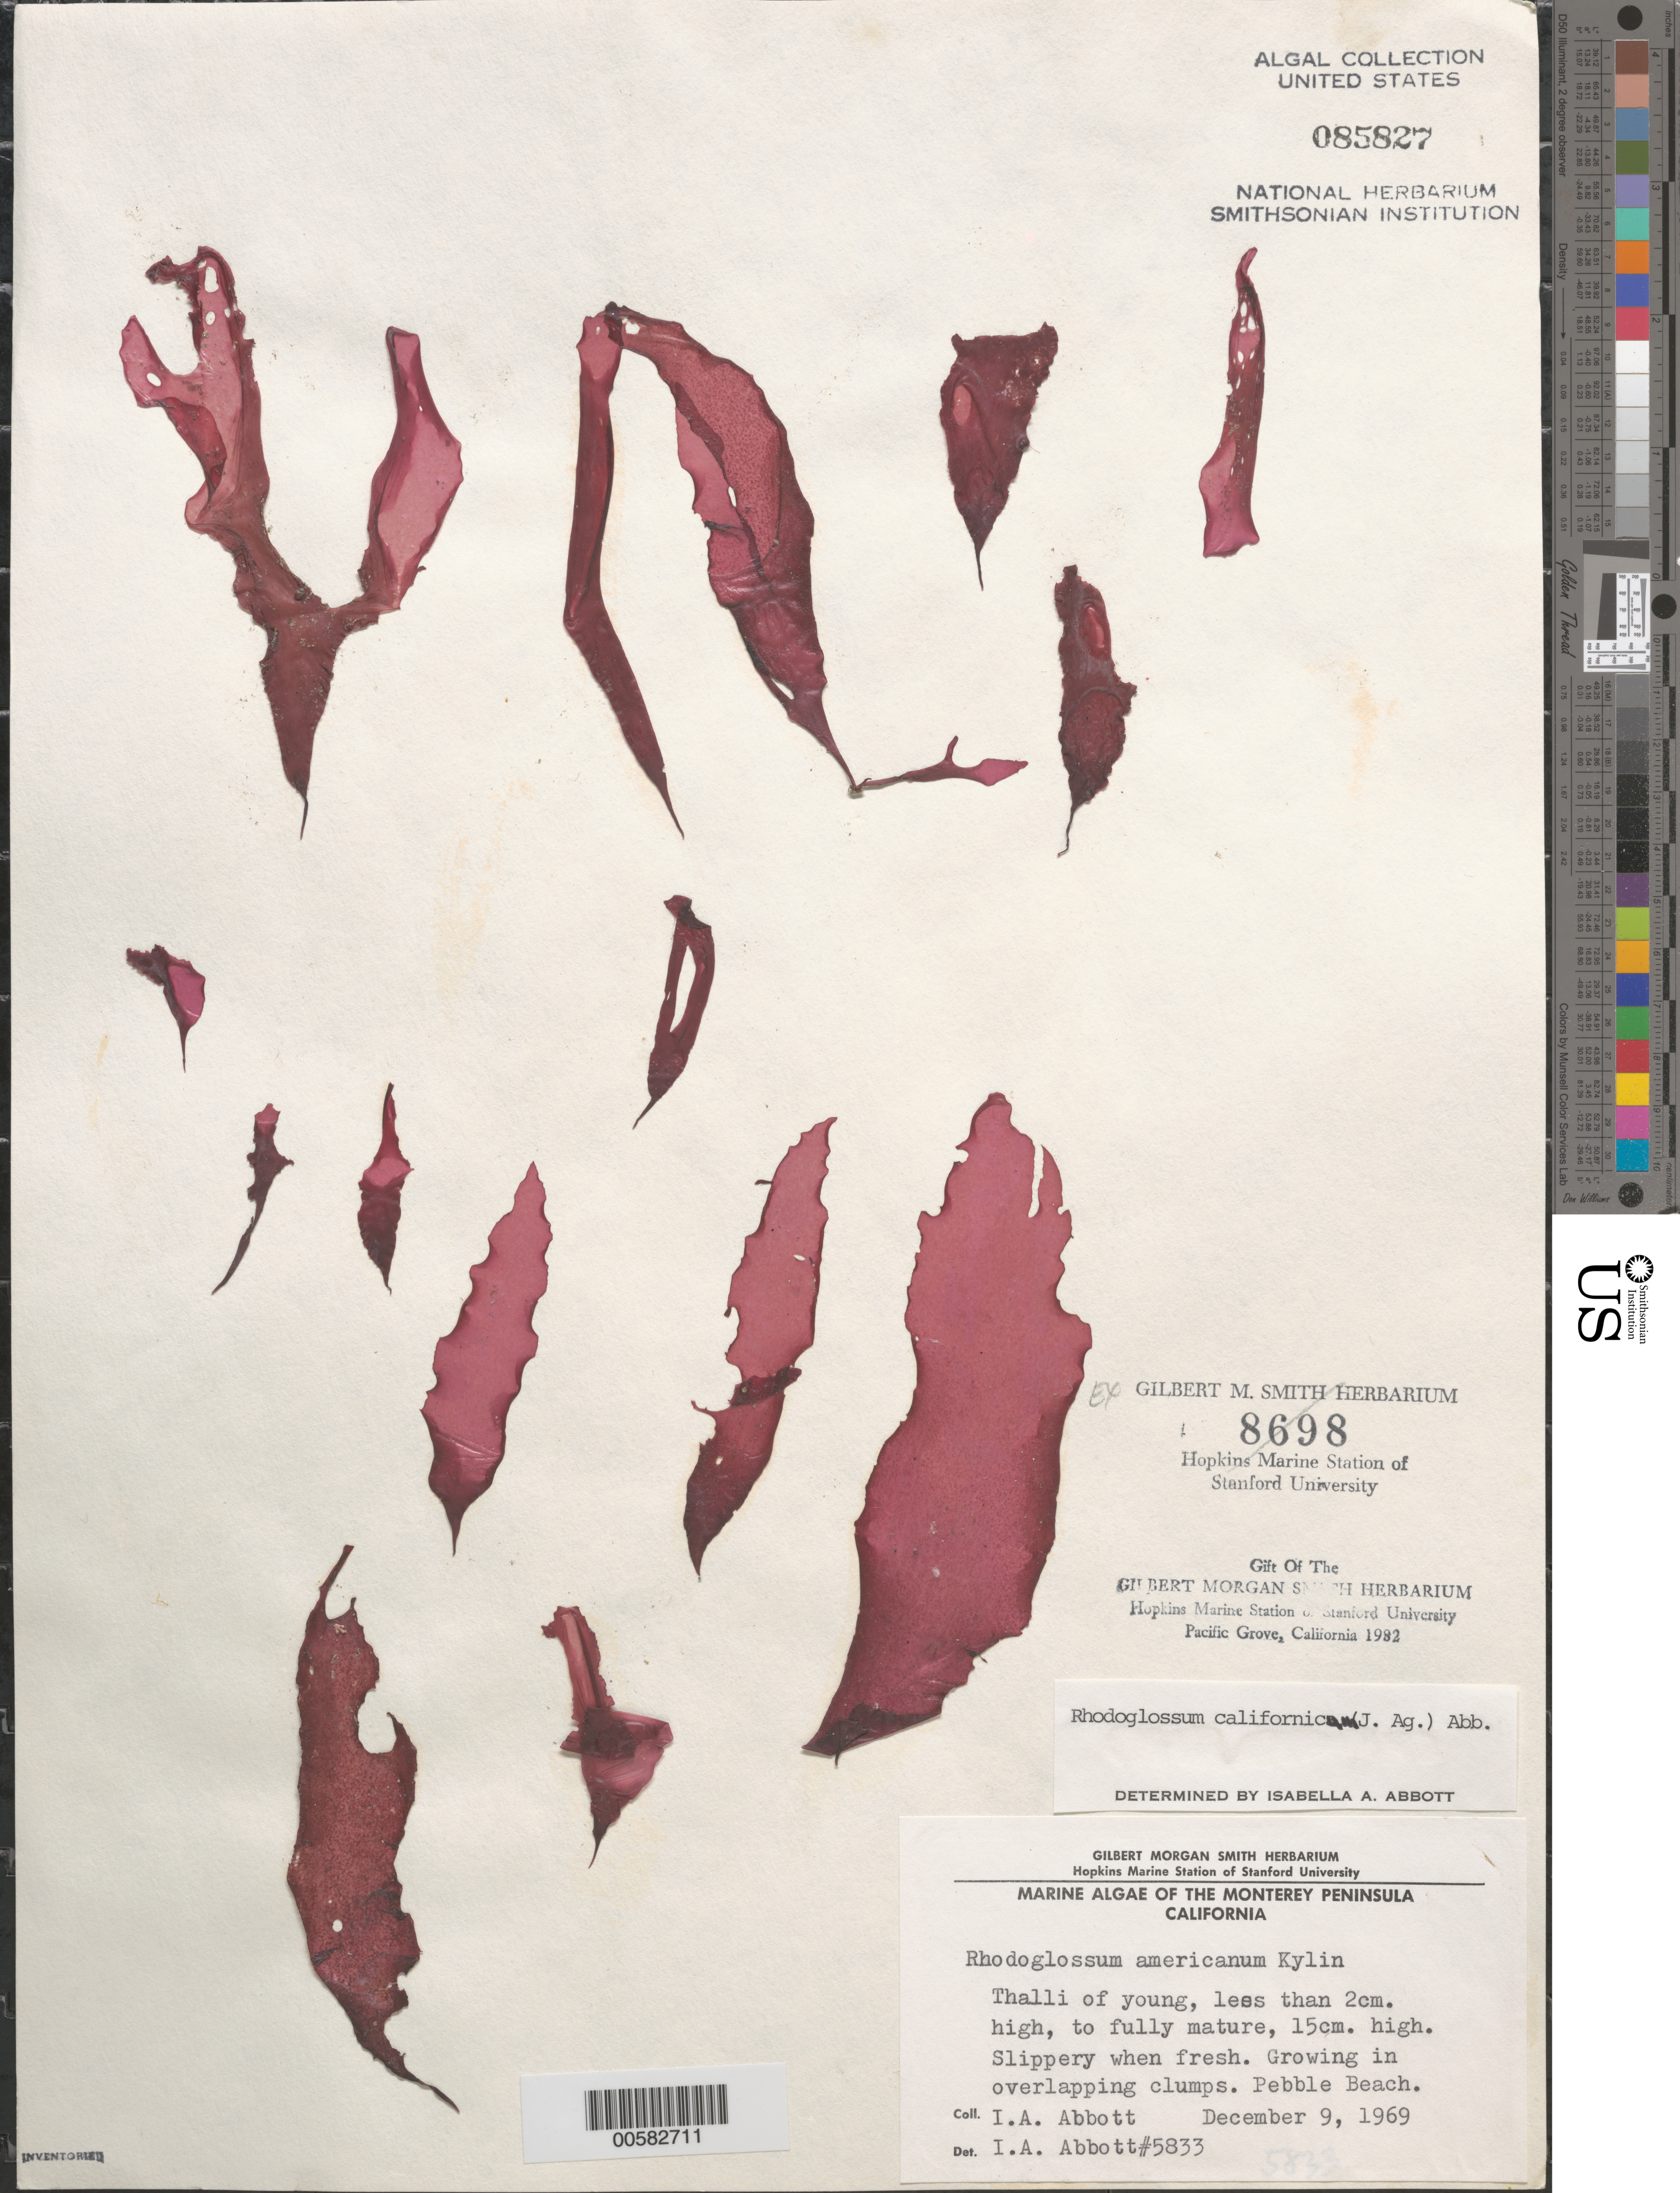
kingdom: Plantae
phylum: Rhodophyta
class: Florideophyceae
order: Gigartinales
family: Gigartinaceae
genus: Mazzaella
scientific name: Mazzaella californica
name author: (J. Agardh) G. De Toni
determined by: Algae name updating Project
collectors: I. A. Abbott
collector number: IAA 5833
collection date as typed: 09 Dec 1969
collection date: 1969-12-09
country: United States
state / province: California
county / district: Monterey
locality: Pebble Beach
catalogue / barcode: US 85827